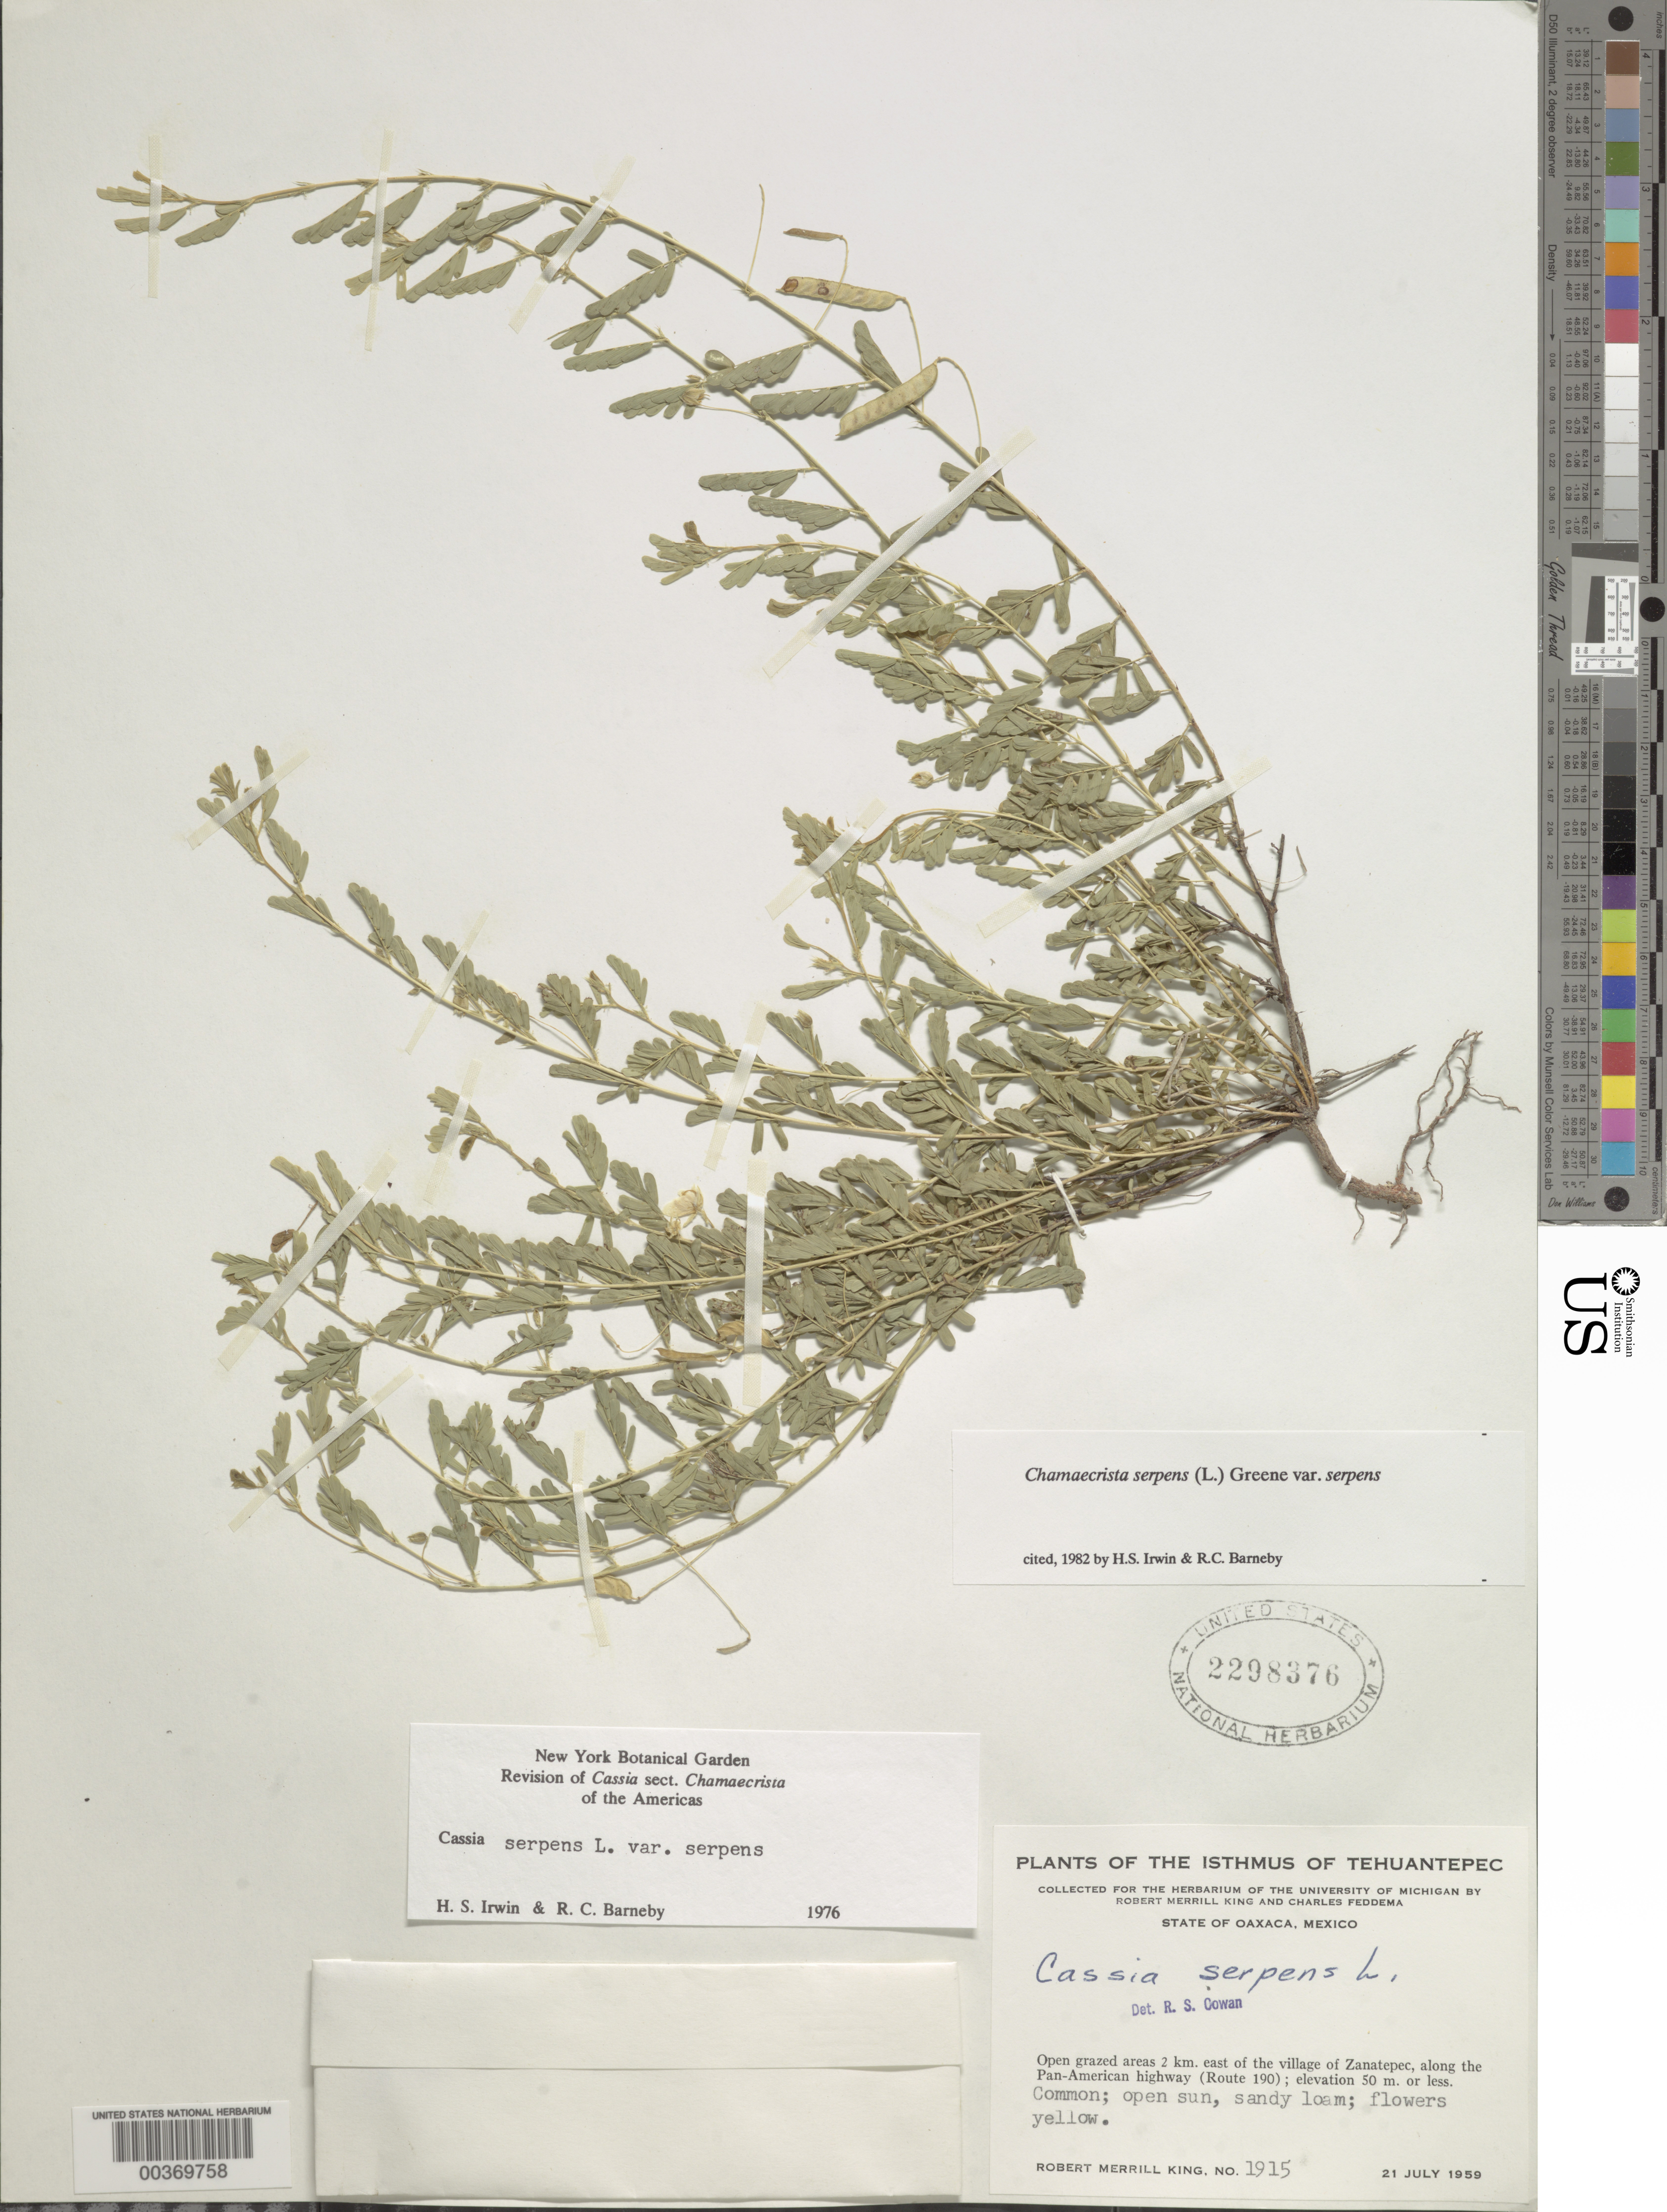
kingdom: Plantae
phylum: Tracheophyta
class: Magnoliopsida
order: Fabales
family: Fabaceae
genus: Chamaecrista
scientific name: Chamaecrista serpens var. serpens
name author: (L.) Greene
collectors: R. M. King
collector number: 1915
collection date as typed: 21 Jul 1959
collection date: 1959-07-21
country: Mexico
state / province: Oaxaca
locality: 2 km E of the village of Zanatepec, along the Pan-American highway, route 190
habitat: Open grazed areas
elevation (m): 50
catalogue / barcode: US 2298376